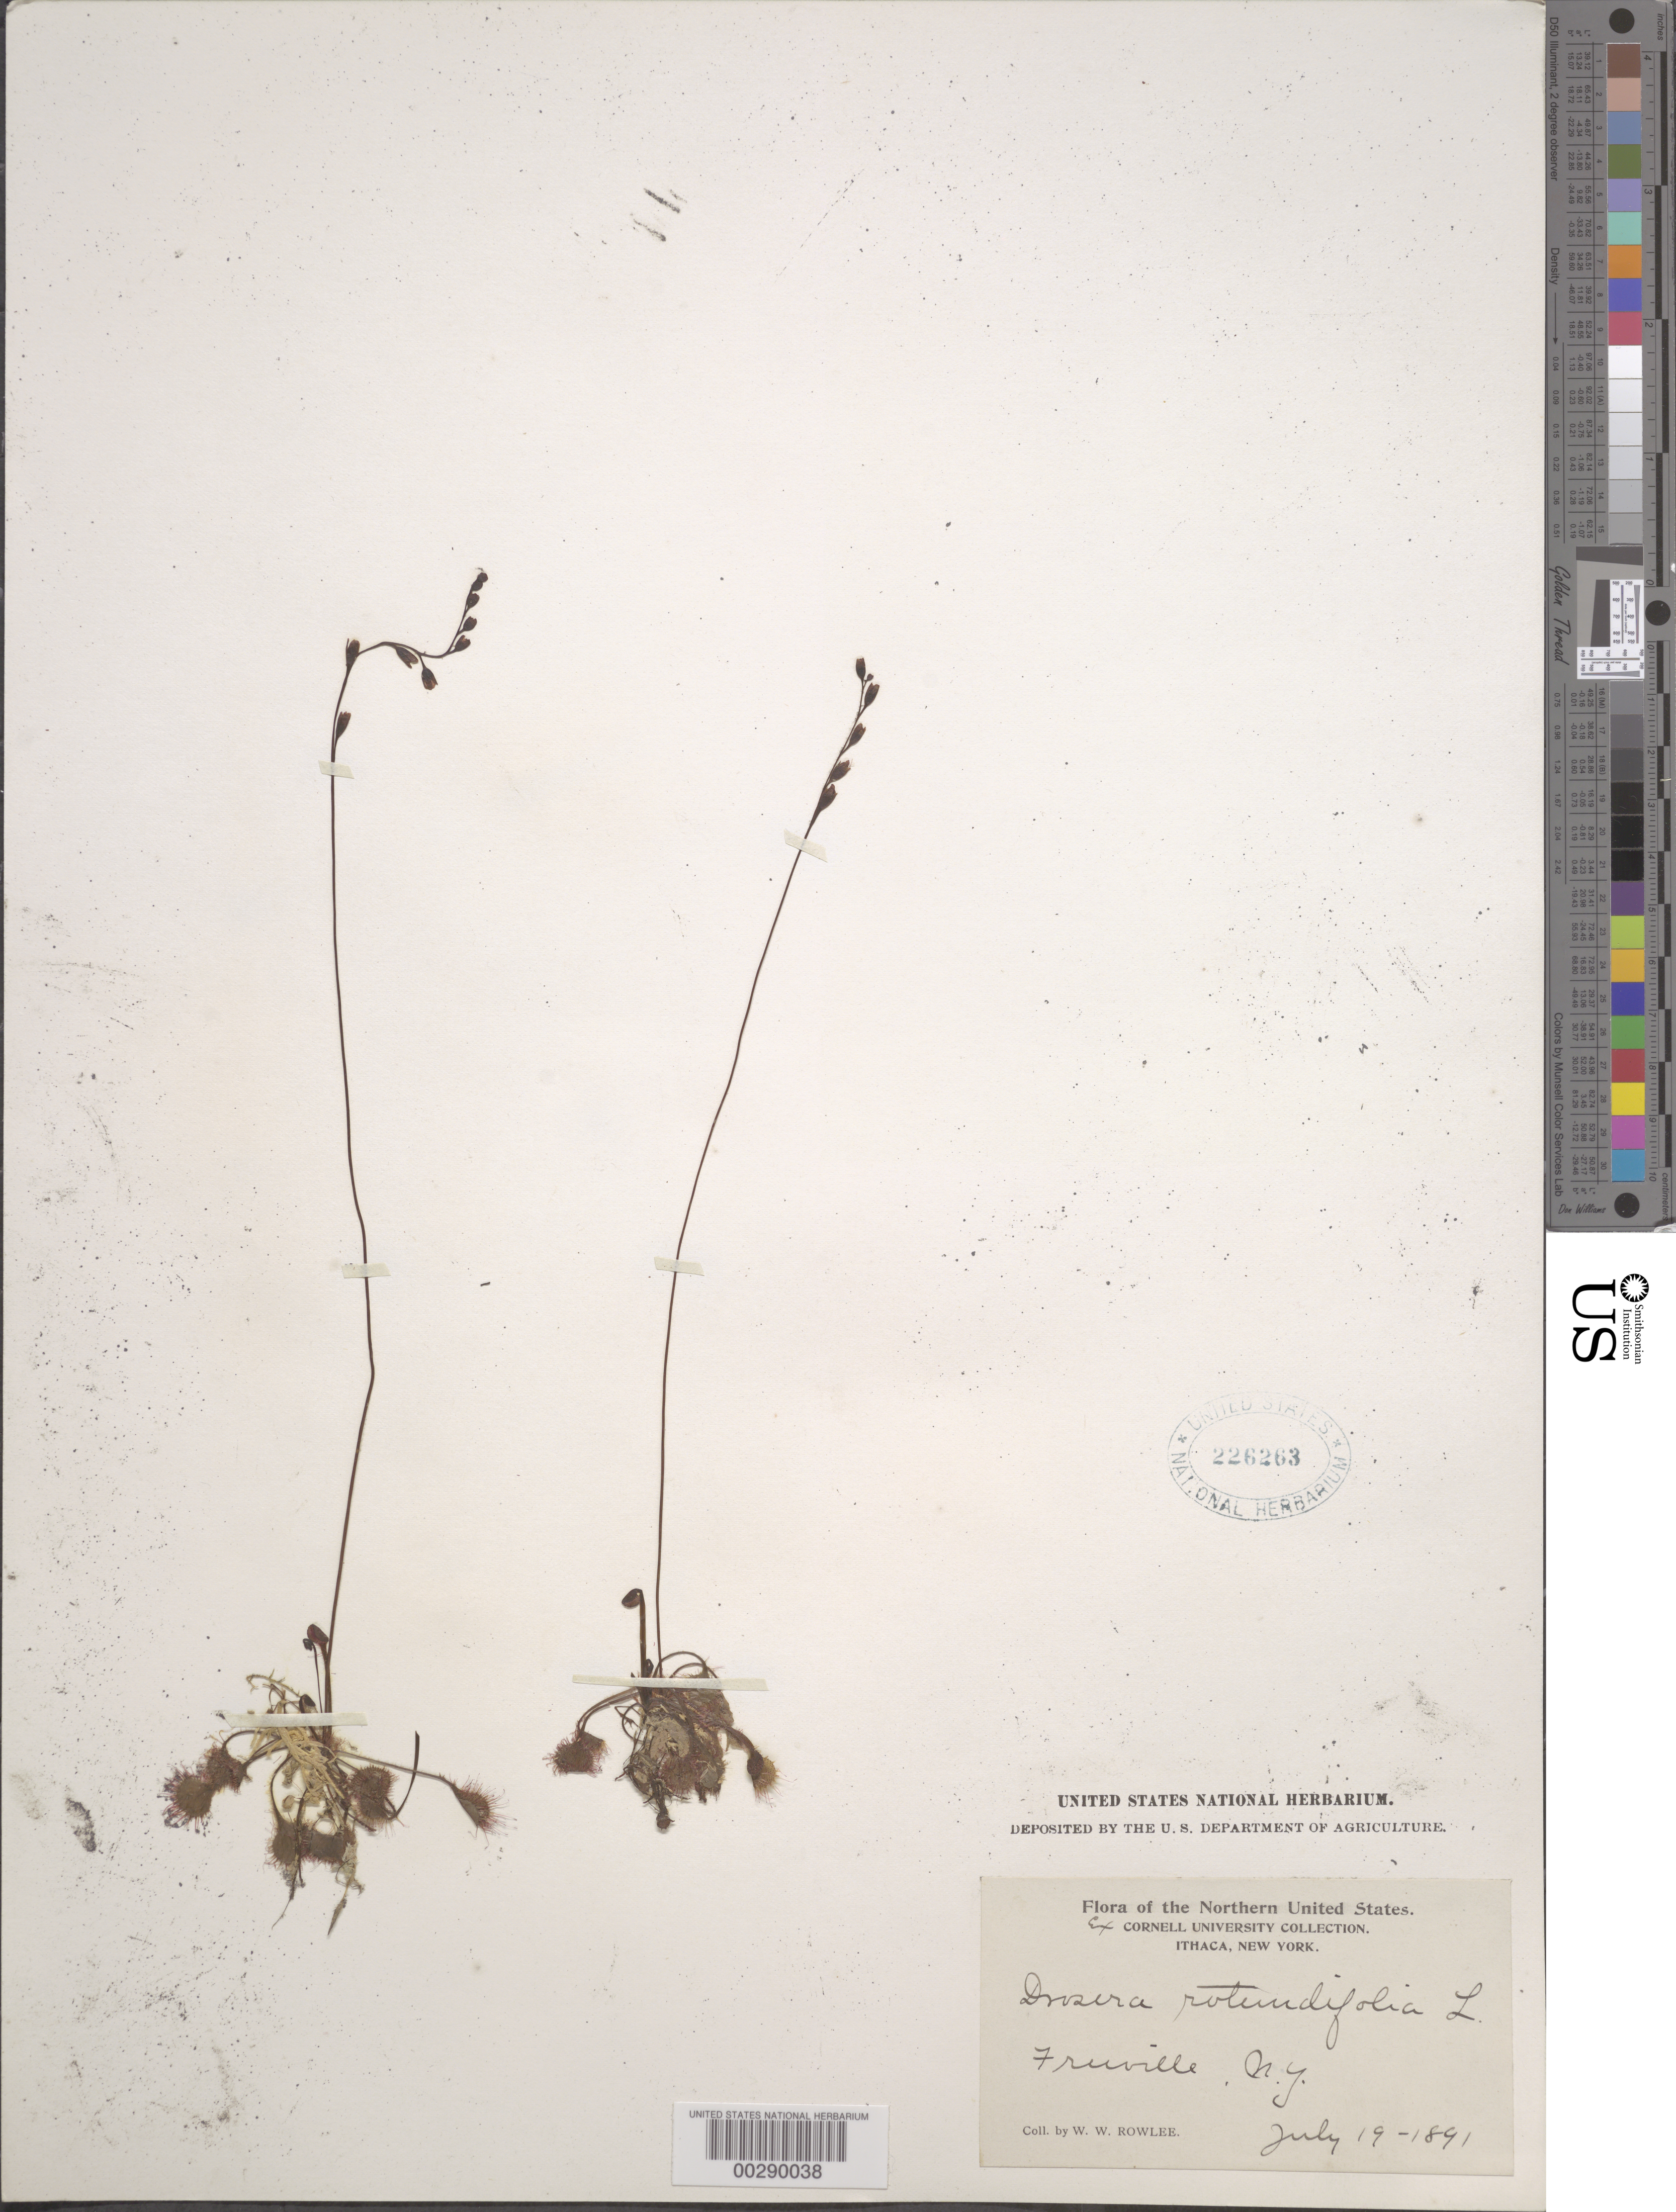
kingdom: Plantae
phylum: Tracheophyta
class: Magnoliopsida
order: Caryophyllales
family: Droseraceae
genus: Drosera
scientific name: Drosera rotundifolia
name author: L.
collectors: W. W. Rowlee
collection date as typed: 19 Jul 1891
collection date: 1891-07-19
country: United States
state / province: New York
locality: Freeville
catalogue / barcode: US 226263